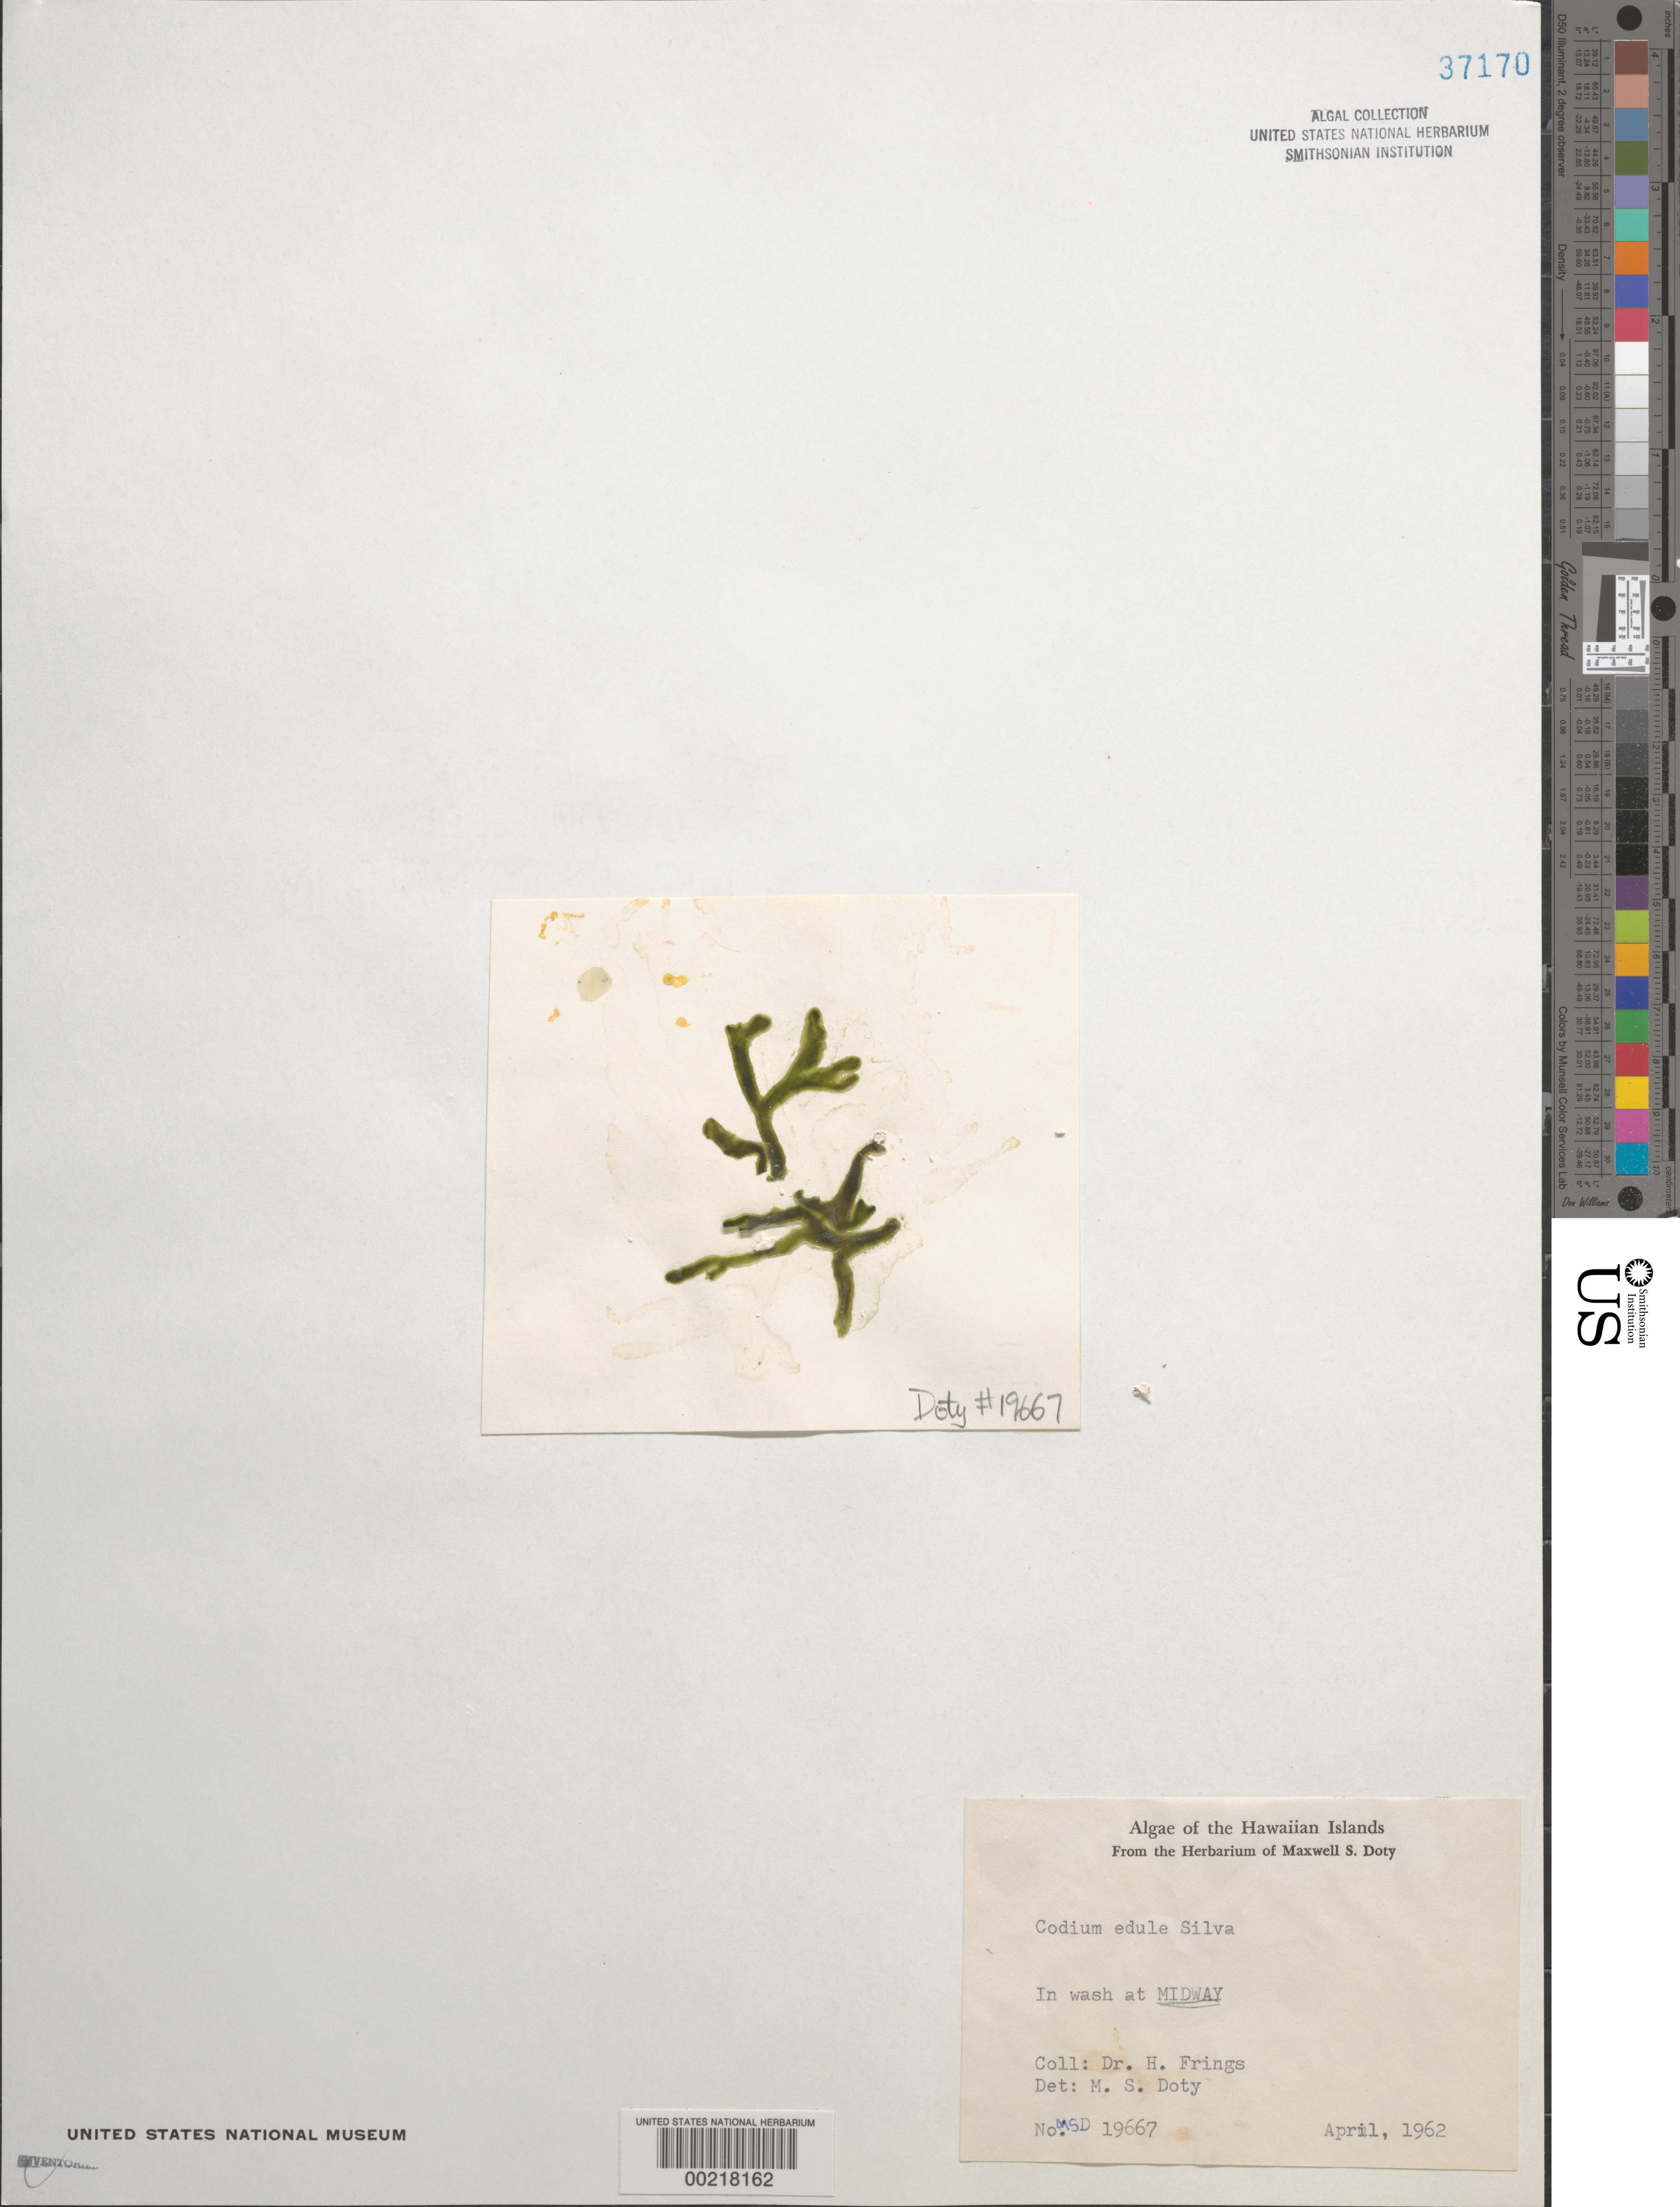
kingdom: Plantae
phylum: Chlorophyta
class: Ulvophyceae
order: Bryopsidales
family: Codiaceae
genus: Codium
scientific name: Codium edule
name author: P.C. Silva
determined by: Doty, M. S.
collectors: H. Frings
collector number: MSD 19667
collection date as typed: Apr 1962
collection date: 1962-04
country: U.S. Administered Pacific Islands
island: Midway Atoll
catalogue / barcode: US 37170